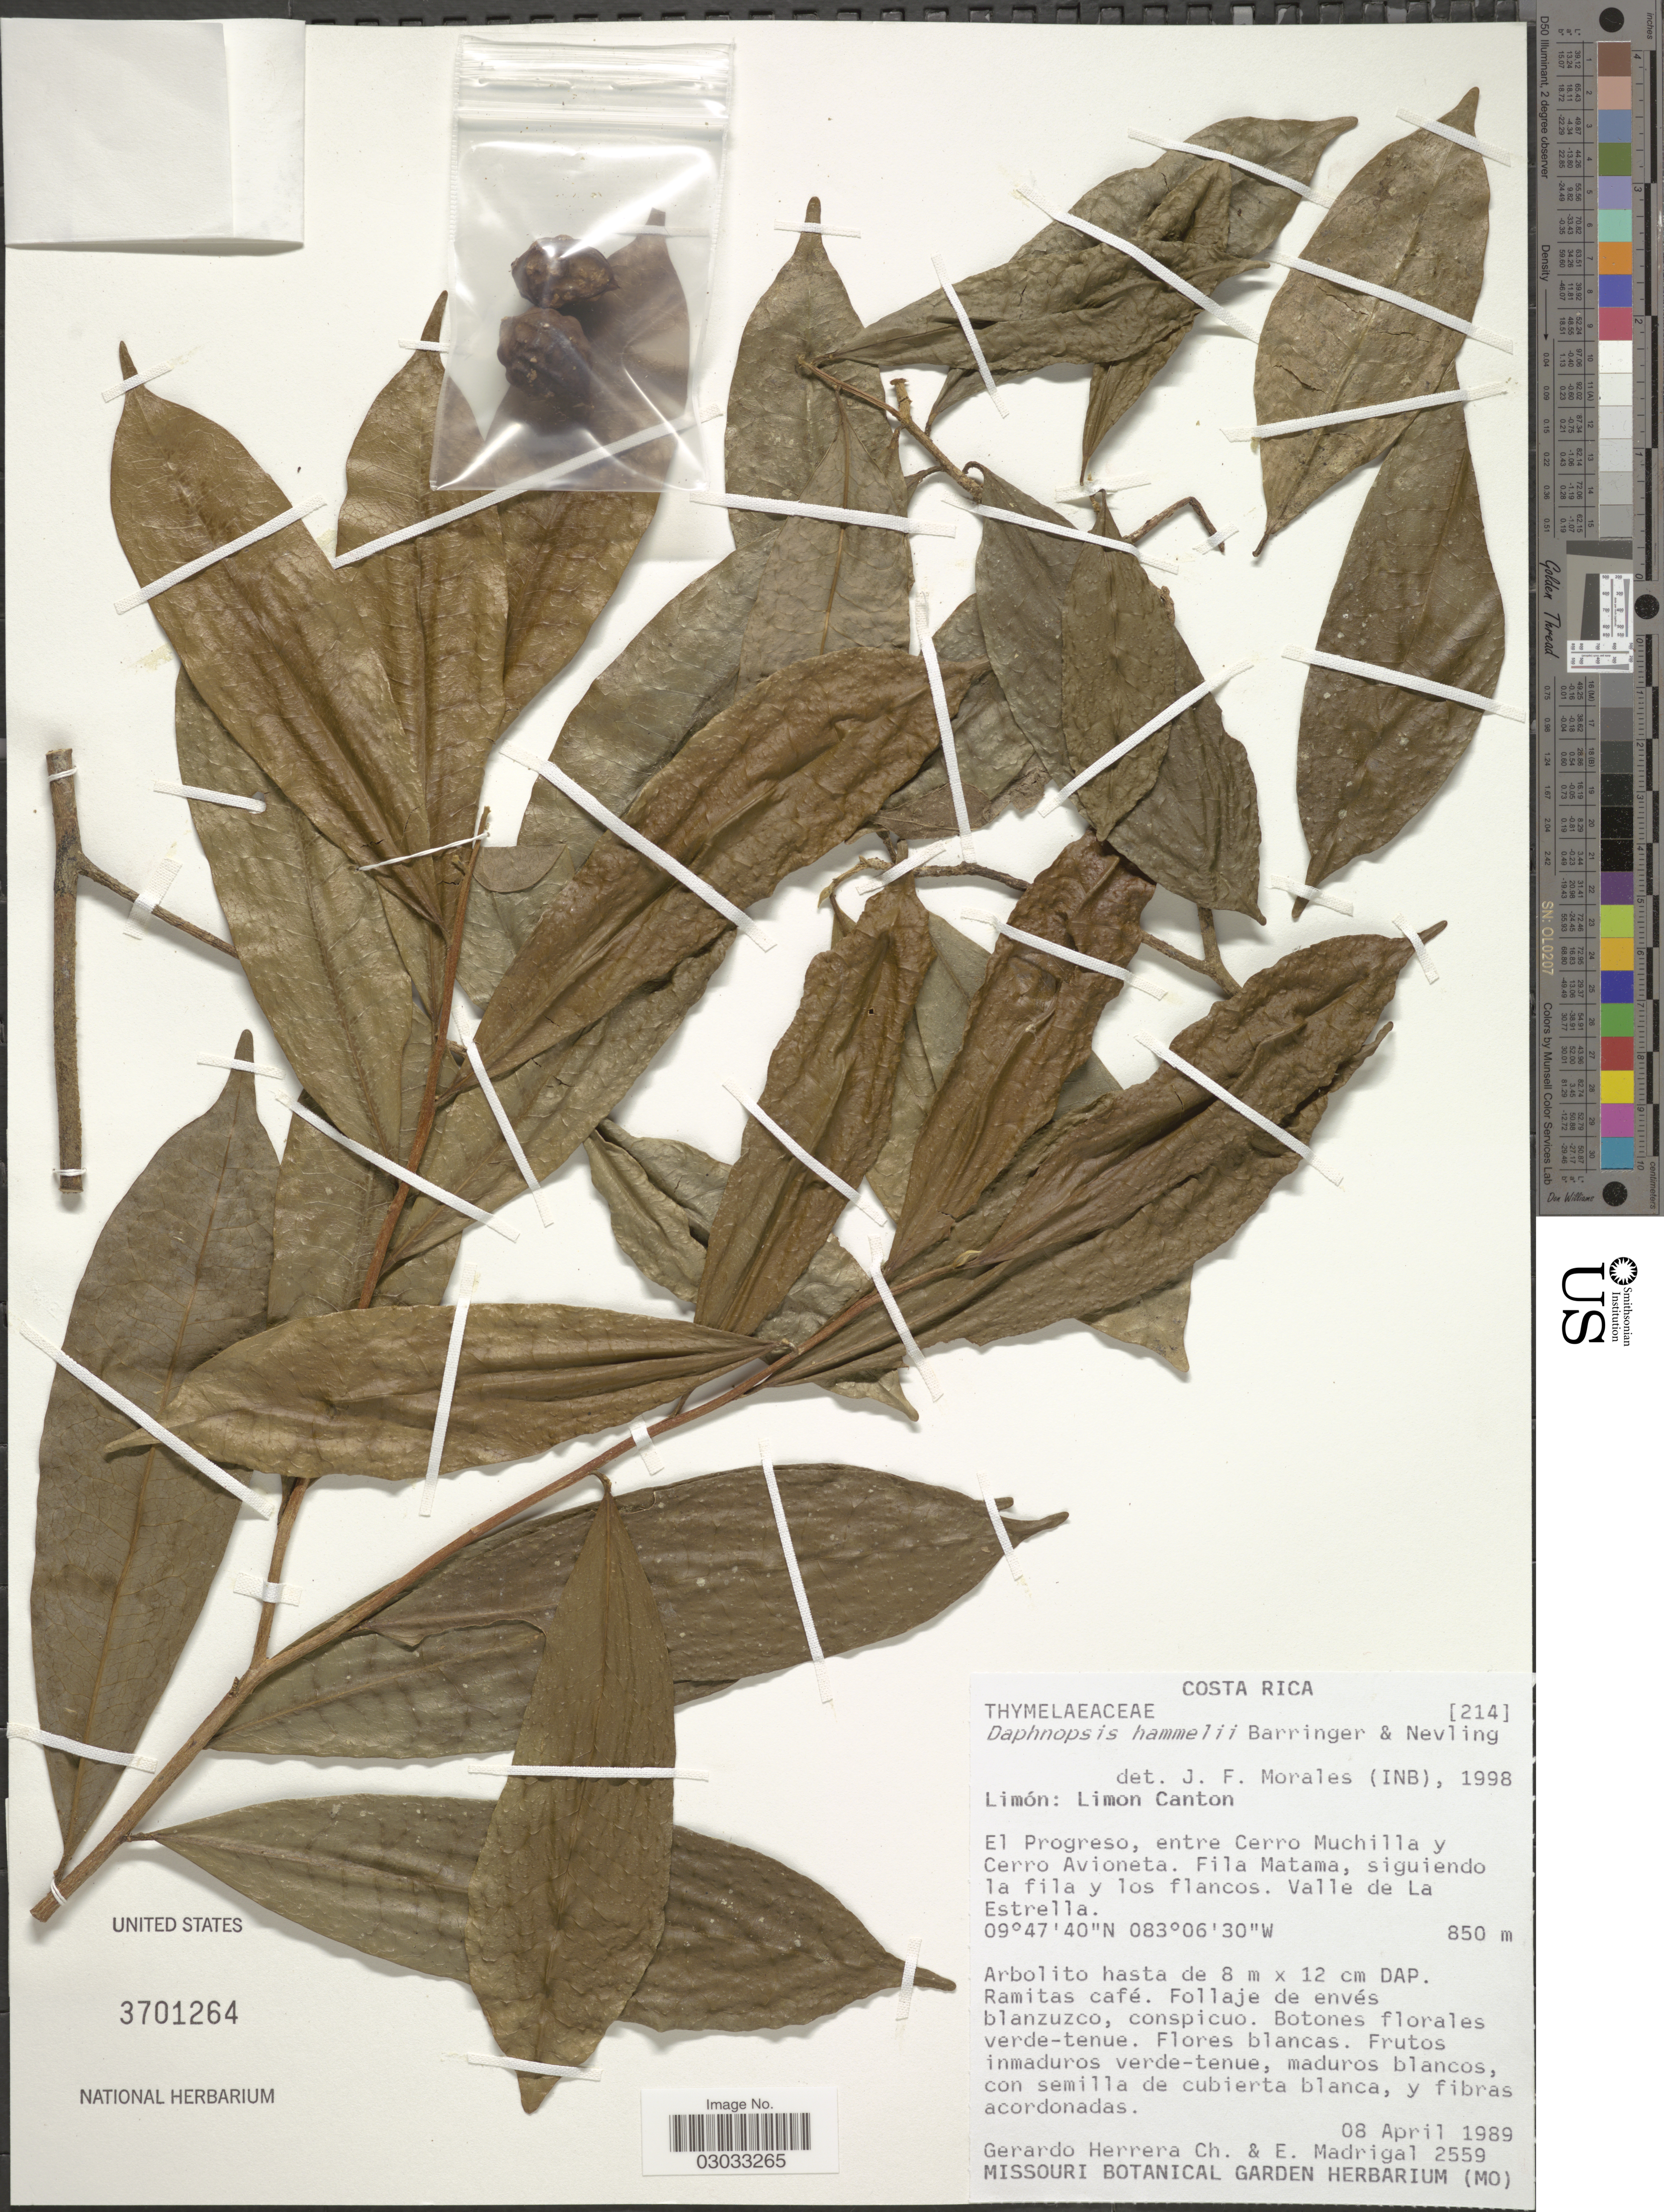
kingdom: Plantae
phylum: Tracheophyta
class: Magnoliopsida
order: Malvales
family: Thymelaeaceae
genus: Daphnopsis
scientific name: Daphnopsis hammelii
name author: Barringer & Nevling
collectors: G. Herrera Ch. & E. Madrigal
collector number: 2559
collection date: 1989-04-08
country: Costa Rica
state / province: Limón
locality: Limon Canton, El Progreso, entre Cerro Muchilla y Cerro Avioneta. Fila Matama, siguiendo la fila y los flancos. Valle de La Estrella.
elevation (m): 850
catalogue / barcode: US 3701264